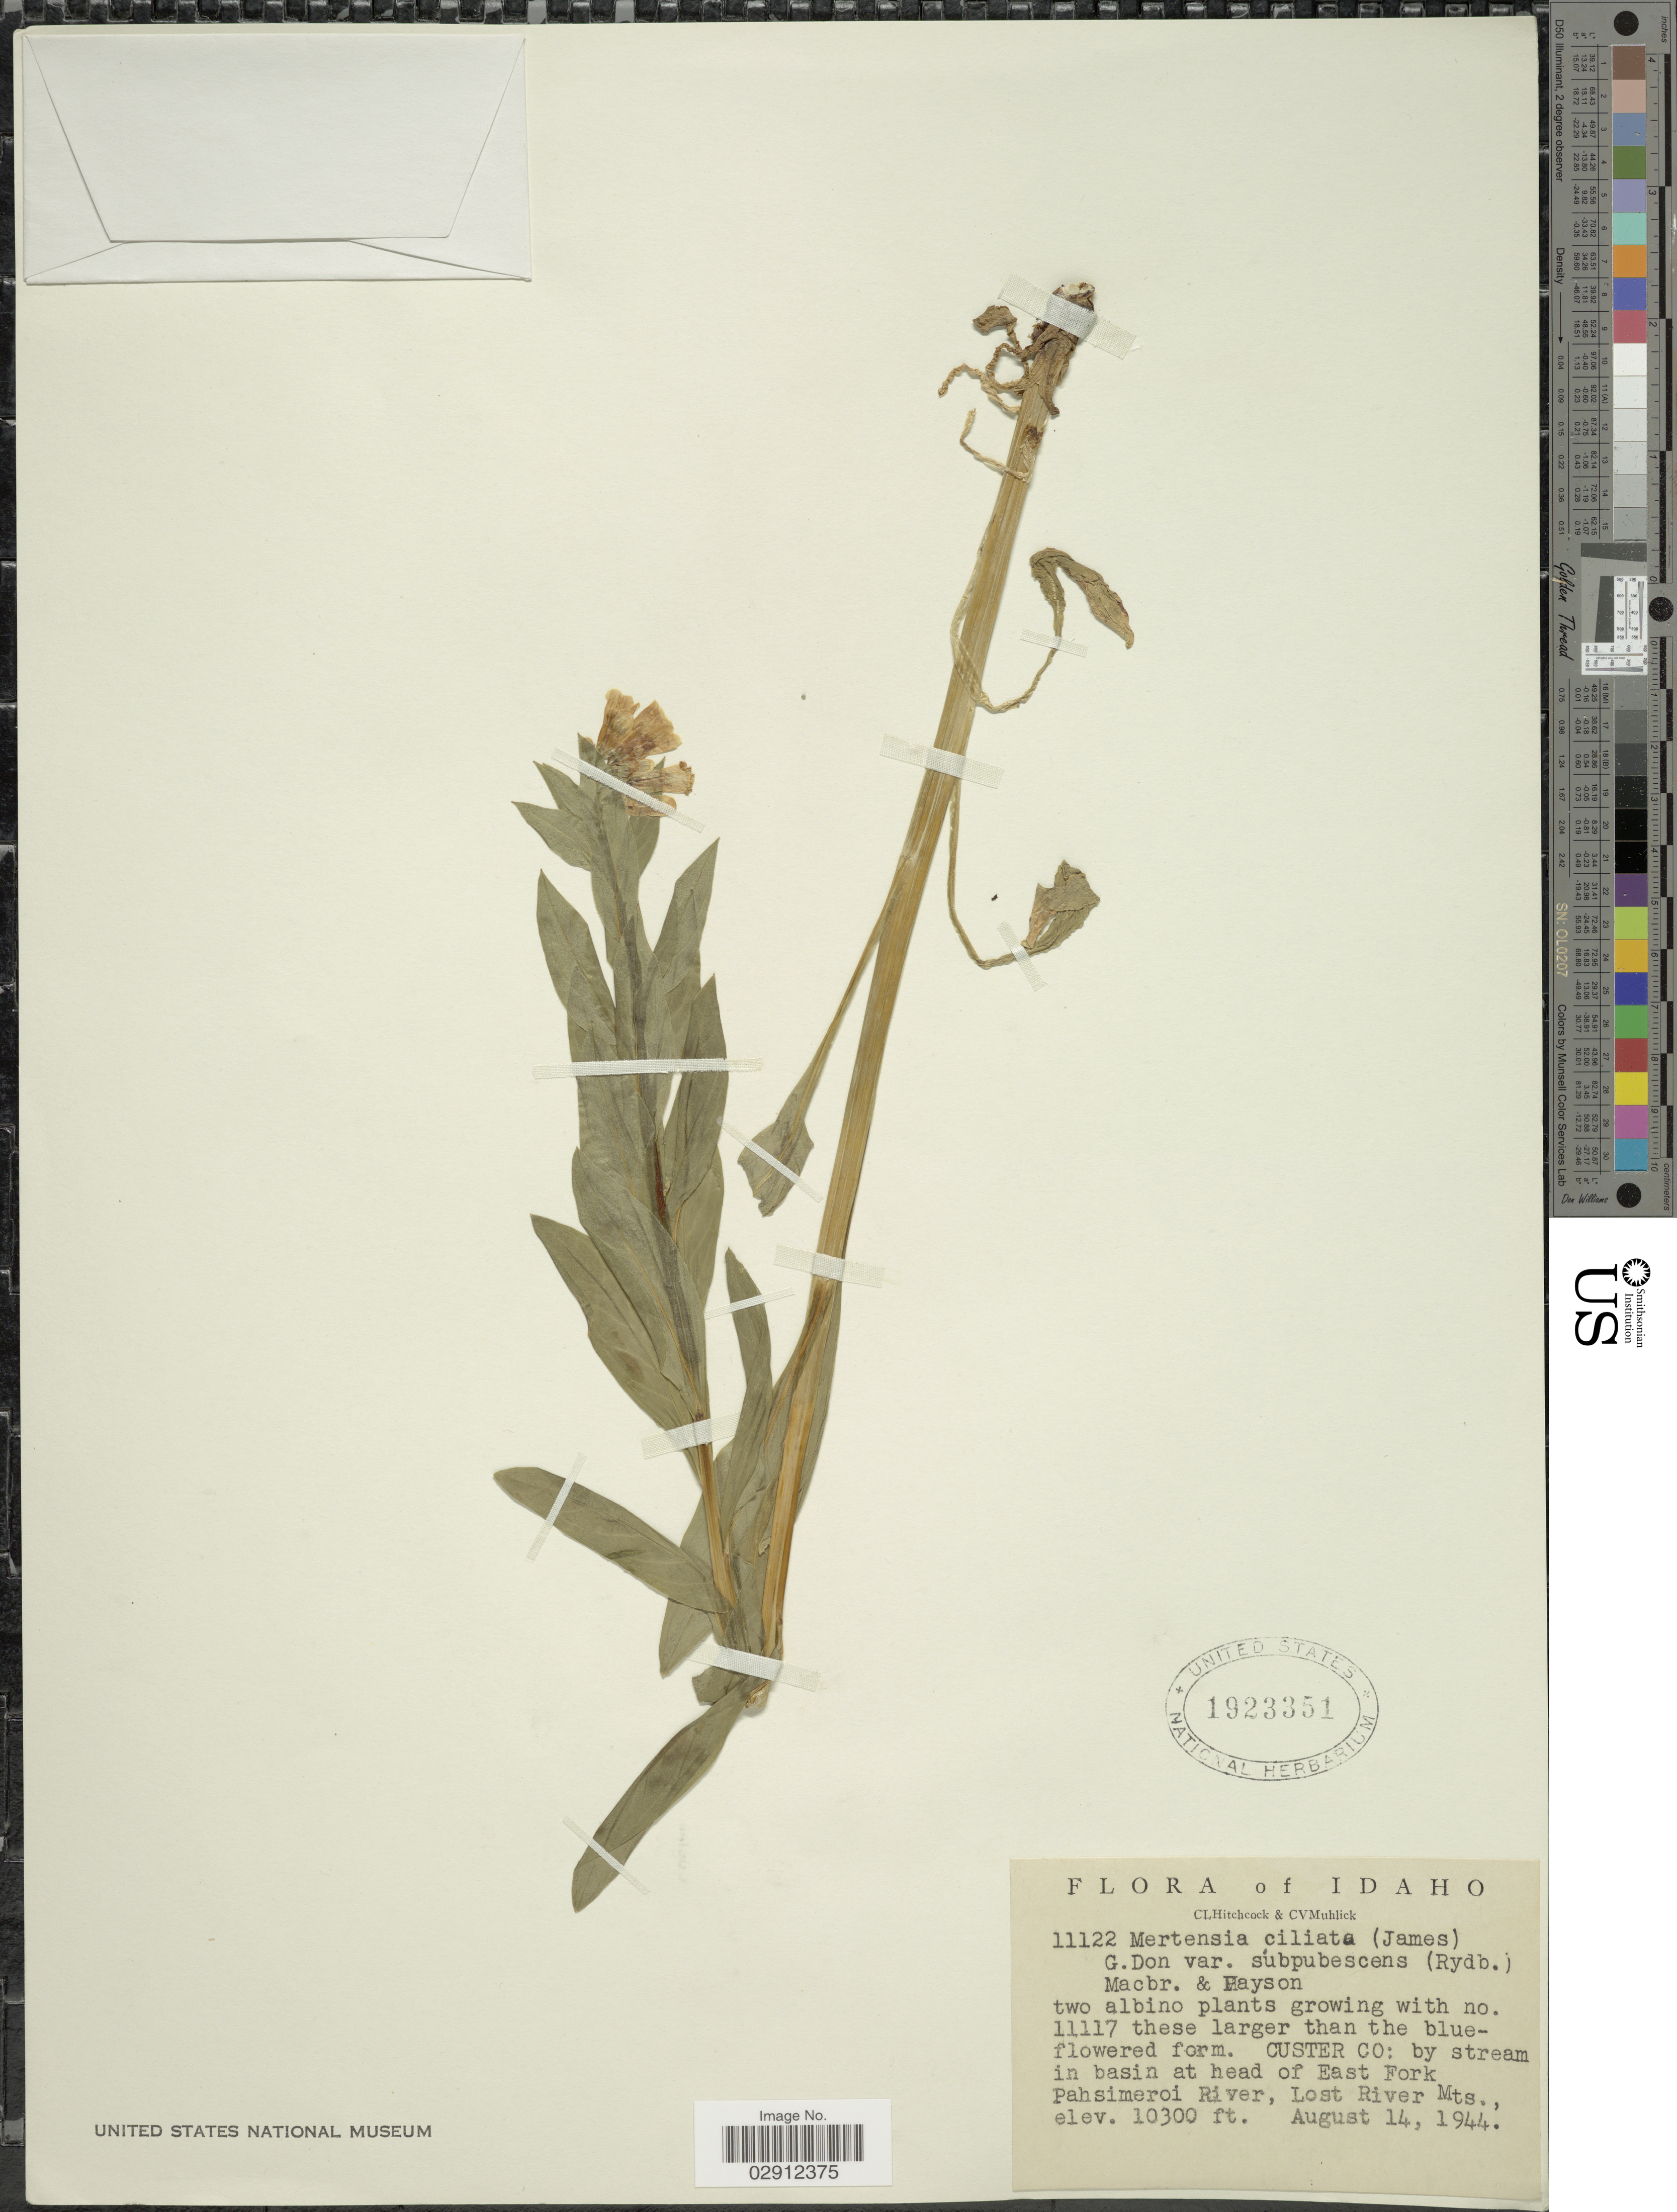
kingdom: Plantae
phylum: Tracheophyta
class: Magnoliopsida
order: Boraginales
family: Boraginaceae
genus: Mertensia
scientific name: Mertensia ciliata var. subpubescens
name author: (Rydb.) J.F. Macbr. & Payson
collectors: C. L. Hitchcock & C. V. Muhlick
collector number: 11122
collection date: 1944-08-14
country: United States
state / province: Idaho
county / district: Custer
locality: by stream in basin at head of East Fork Pahsimeroi River, Lost River Mts.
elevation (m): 3139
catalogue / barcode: US 1923351